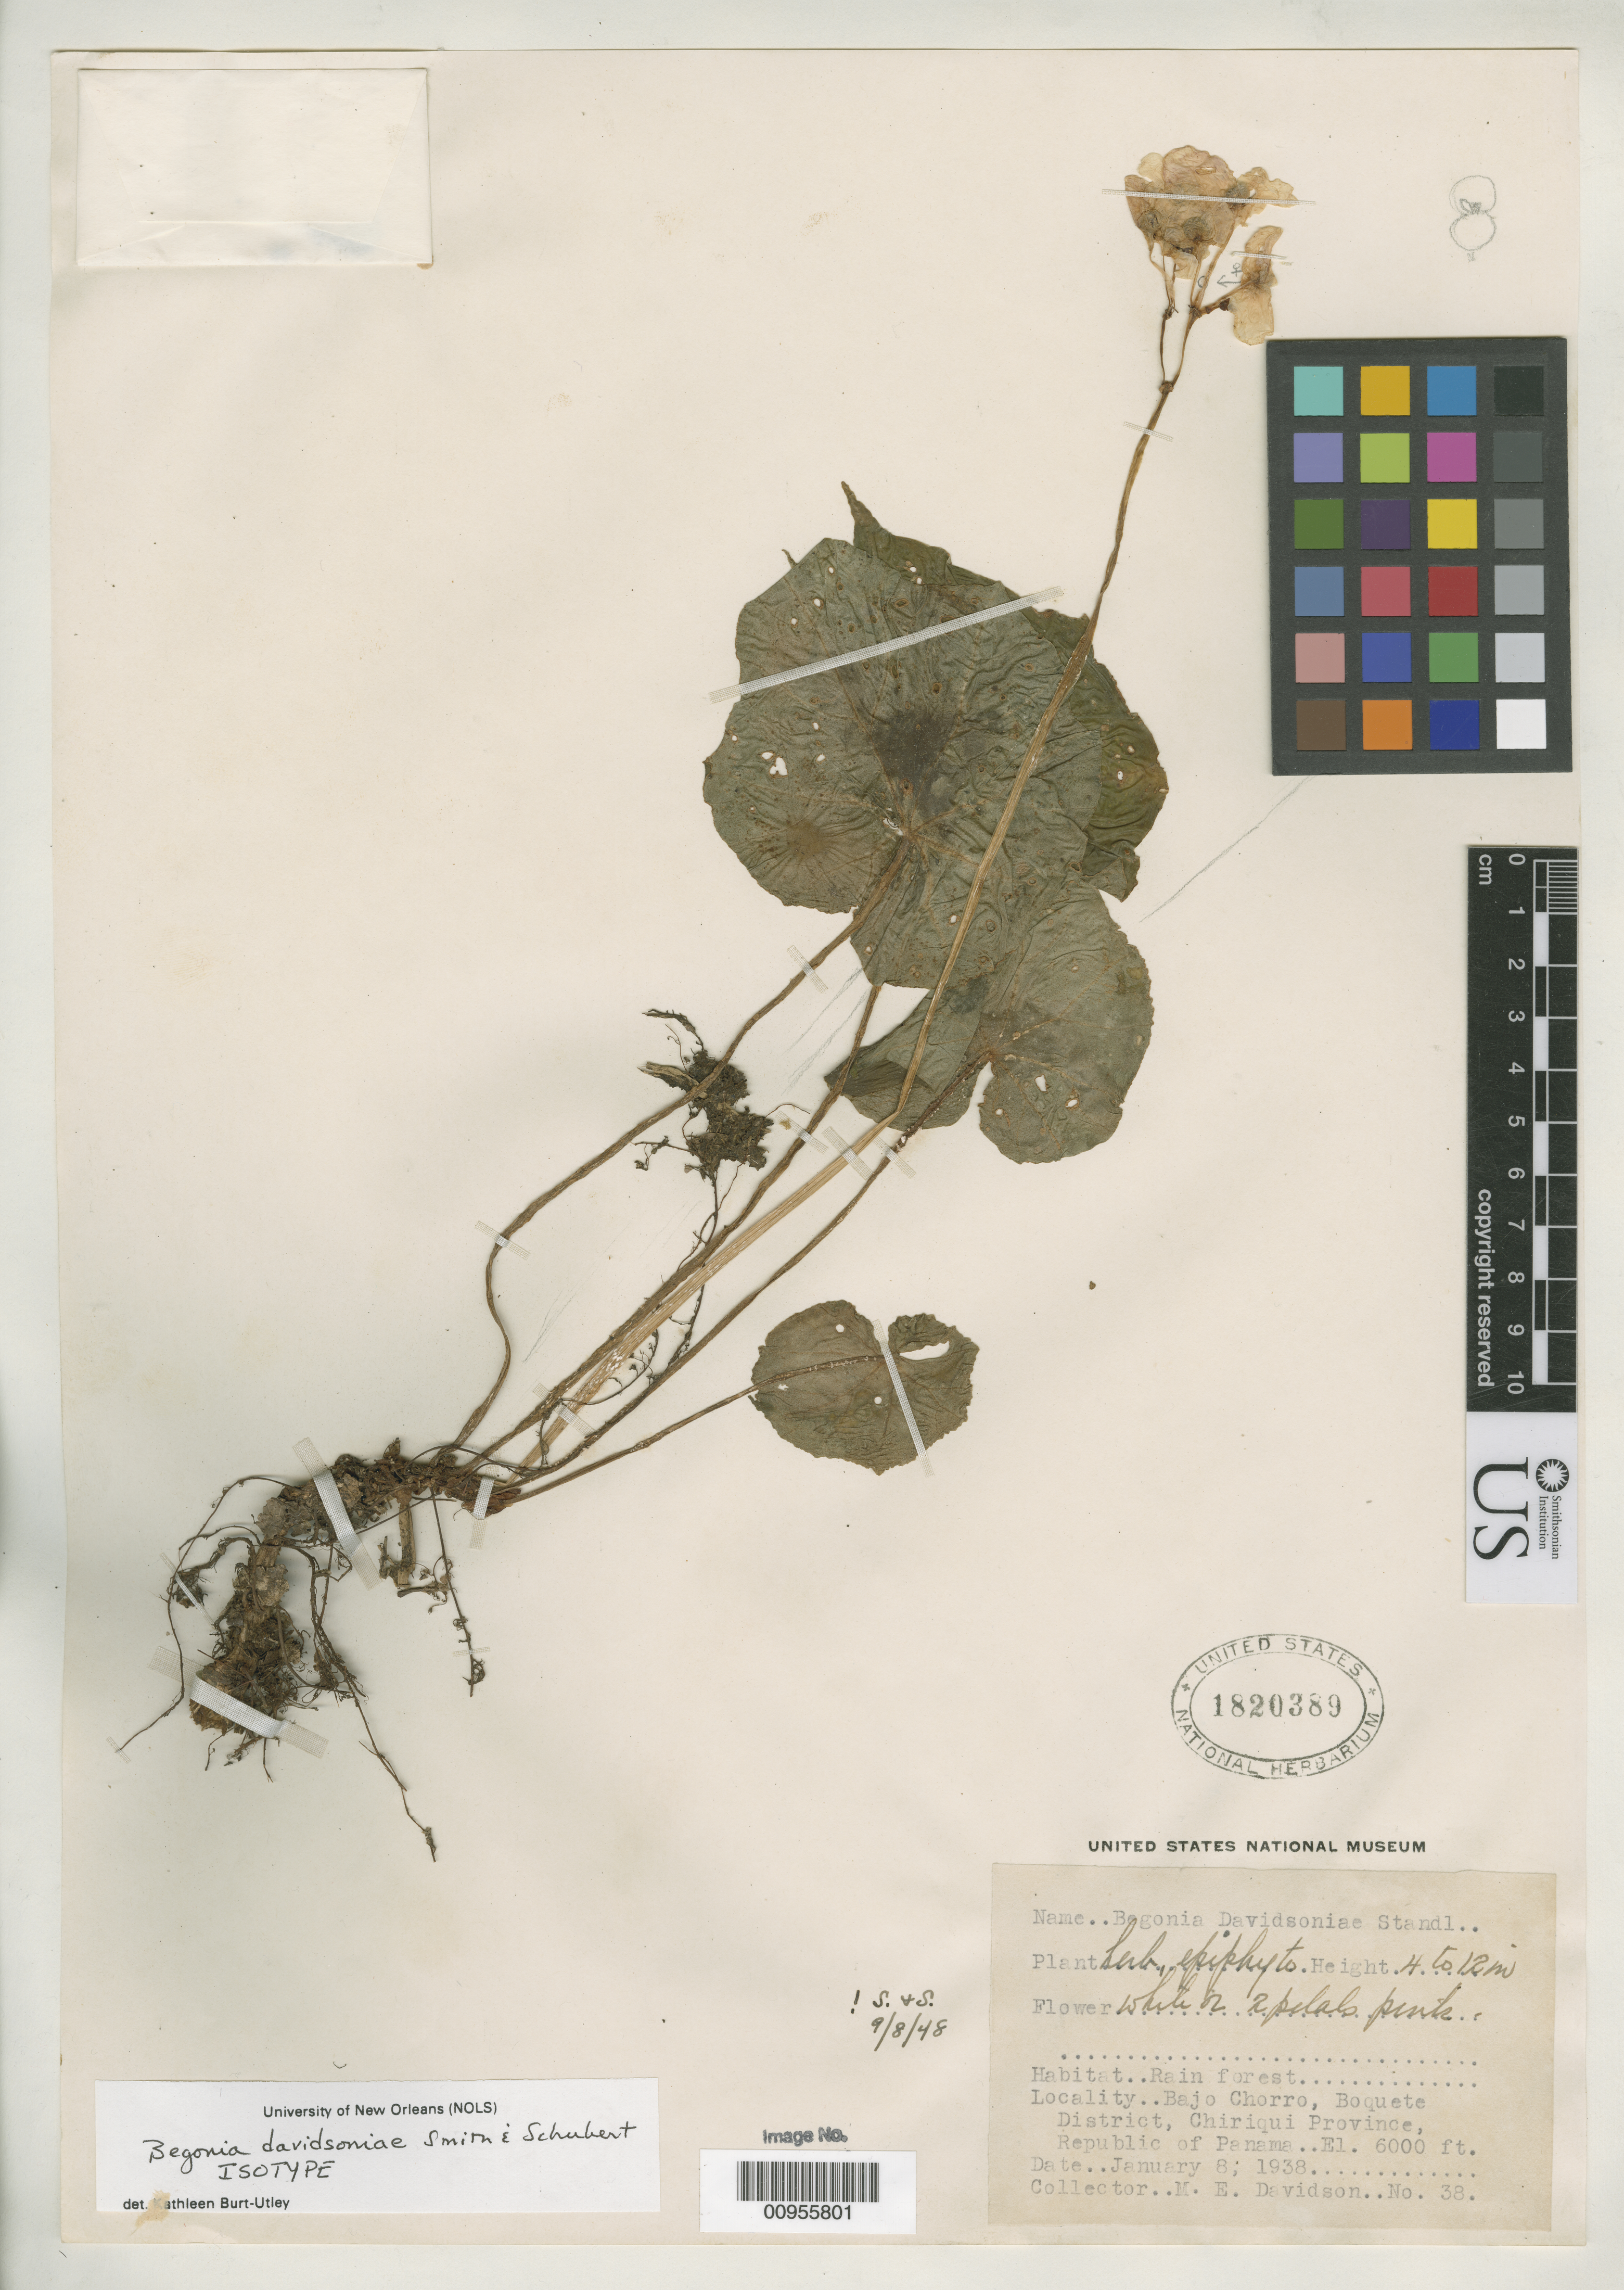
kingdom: Plantae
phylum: Tracheophyta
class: Magnoliopsida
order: Cucurbitales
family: Begoniaceae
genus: Begonia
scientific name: Begonia davidsoniae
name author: Standl. ex L.B. Sm. & B.G. Schub.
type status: Isotype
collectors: M. Davidson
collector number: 38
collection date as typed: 05 Jan 1938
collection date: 1938-01-05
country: Panama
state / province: Chiriquí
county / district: Boquete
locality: Bajo Chorro.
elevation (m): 1800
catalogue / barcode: US 1820389